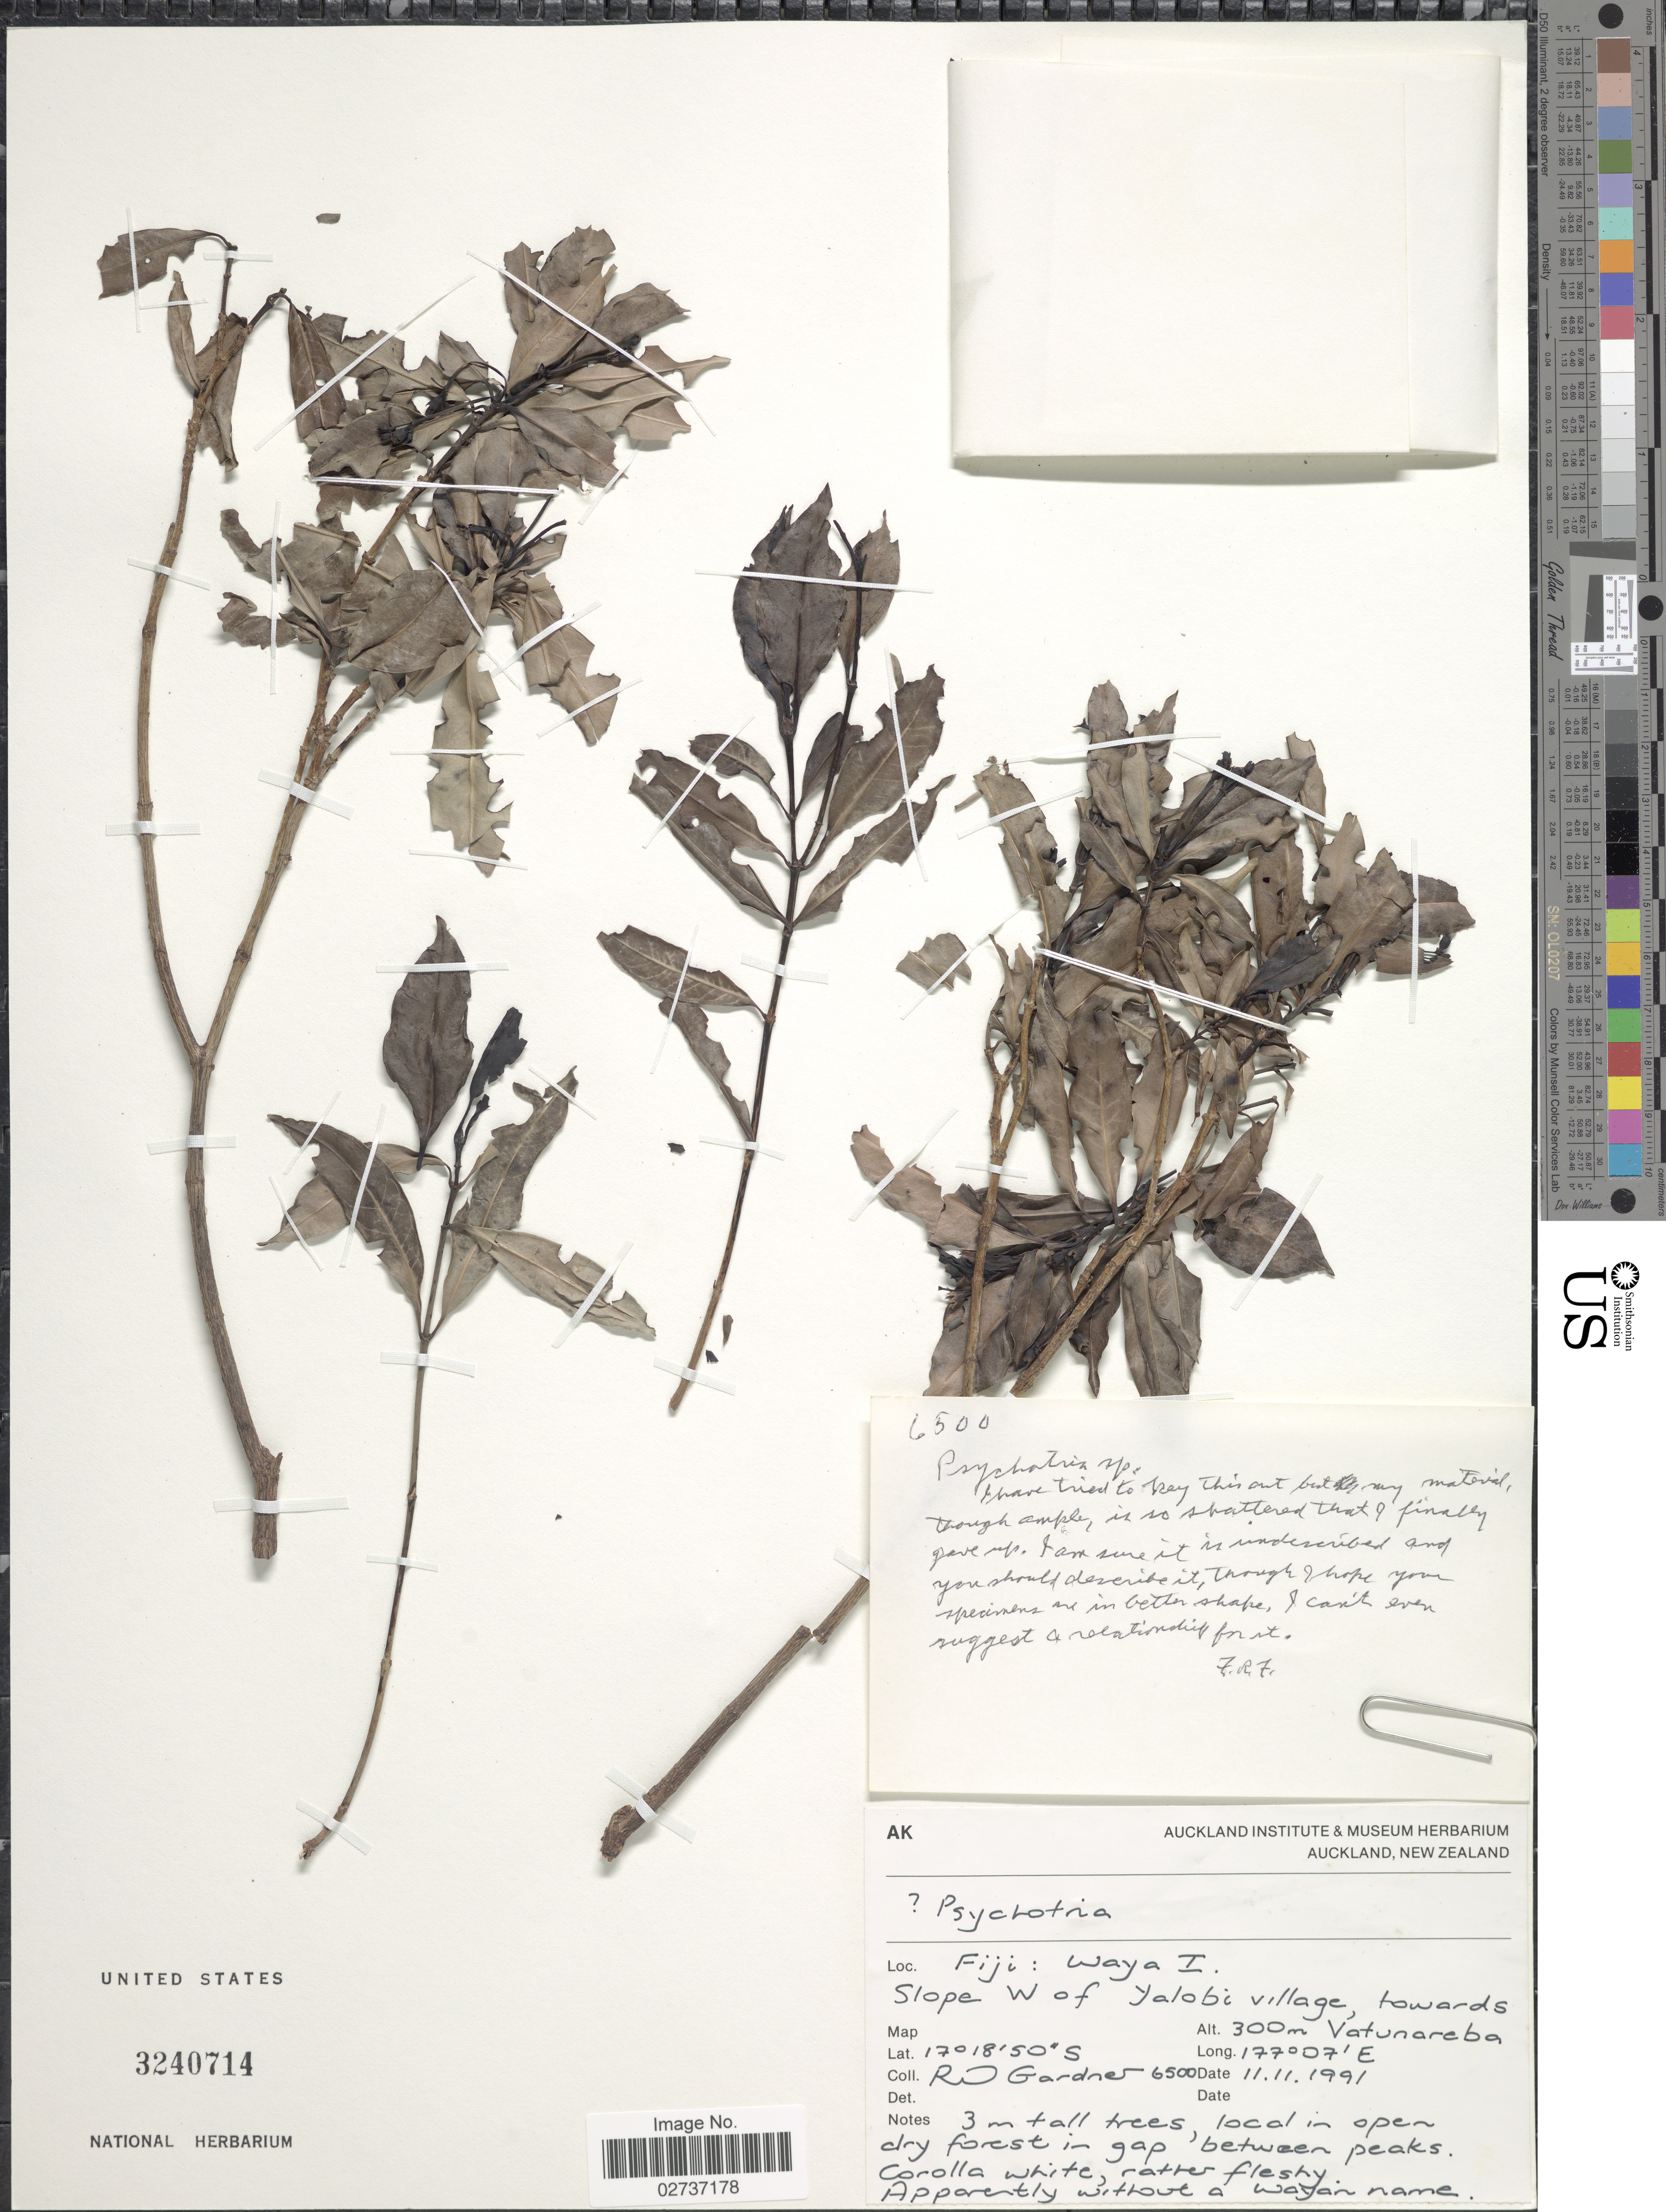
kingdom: Plantae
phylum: Tracheophyta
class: Magnoliopsida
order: Gentianales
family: Rubiaceae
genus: Psychotria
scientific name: Psychotria sp.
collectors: R. O. Gardner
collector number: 6500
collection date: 1991-11-11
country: Fiji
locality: Waya I, slope W of Yalobi village, towards Vatunareba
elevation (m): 300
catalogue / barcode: US 3240714